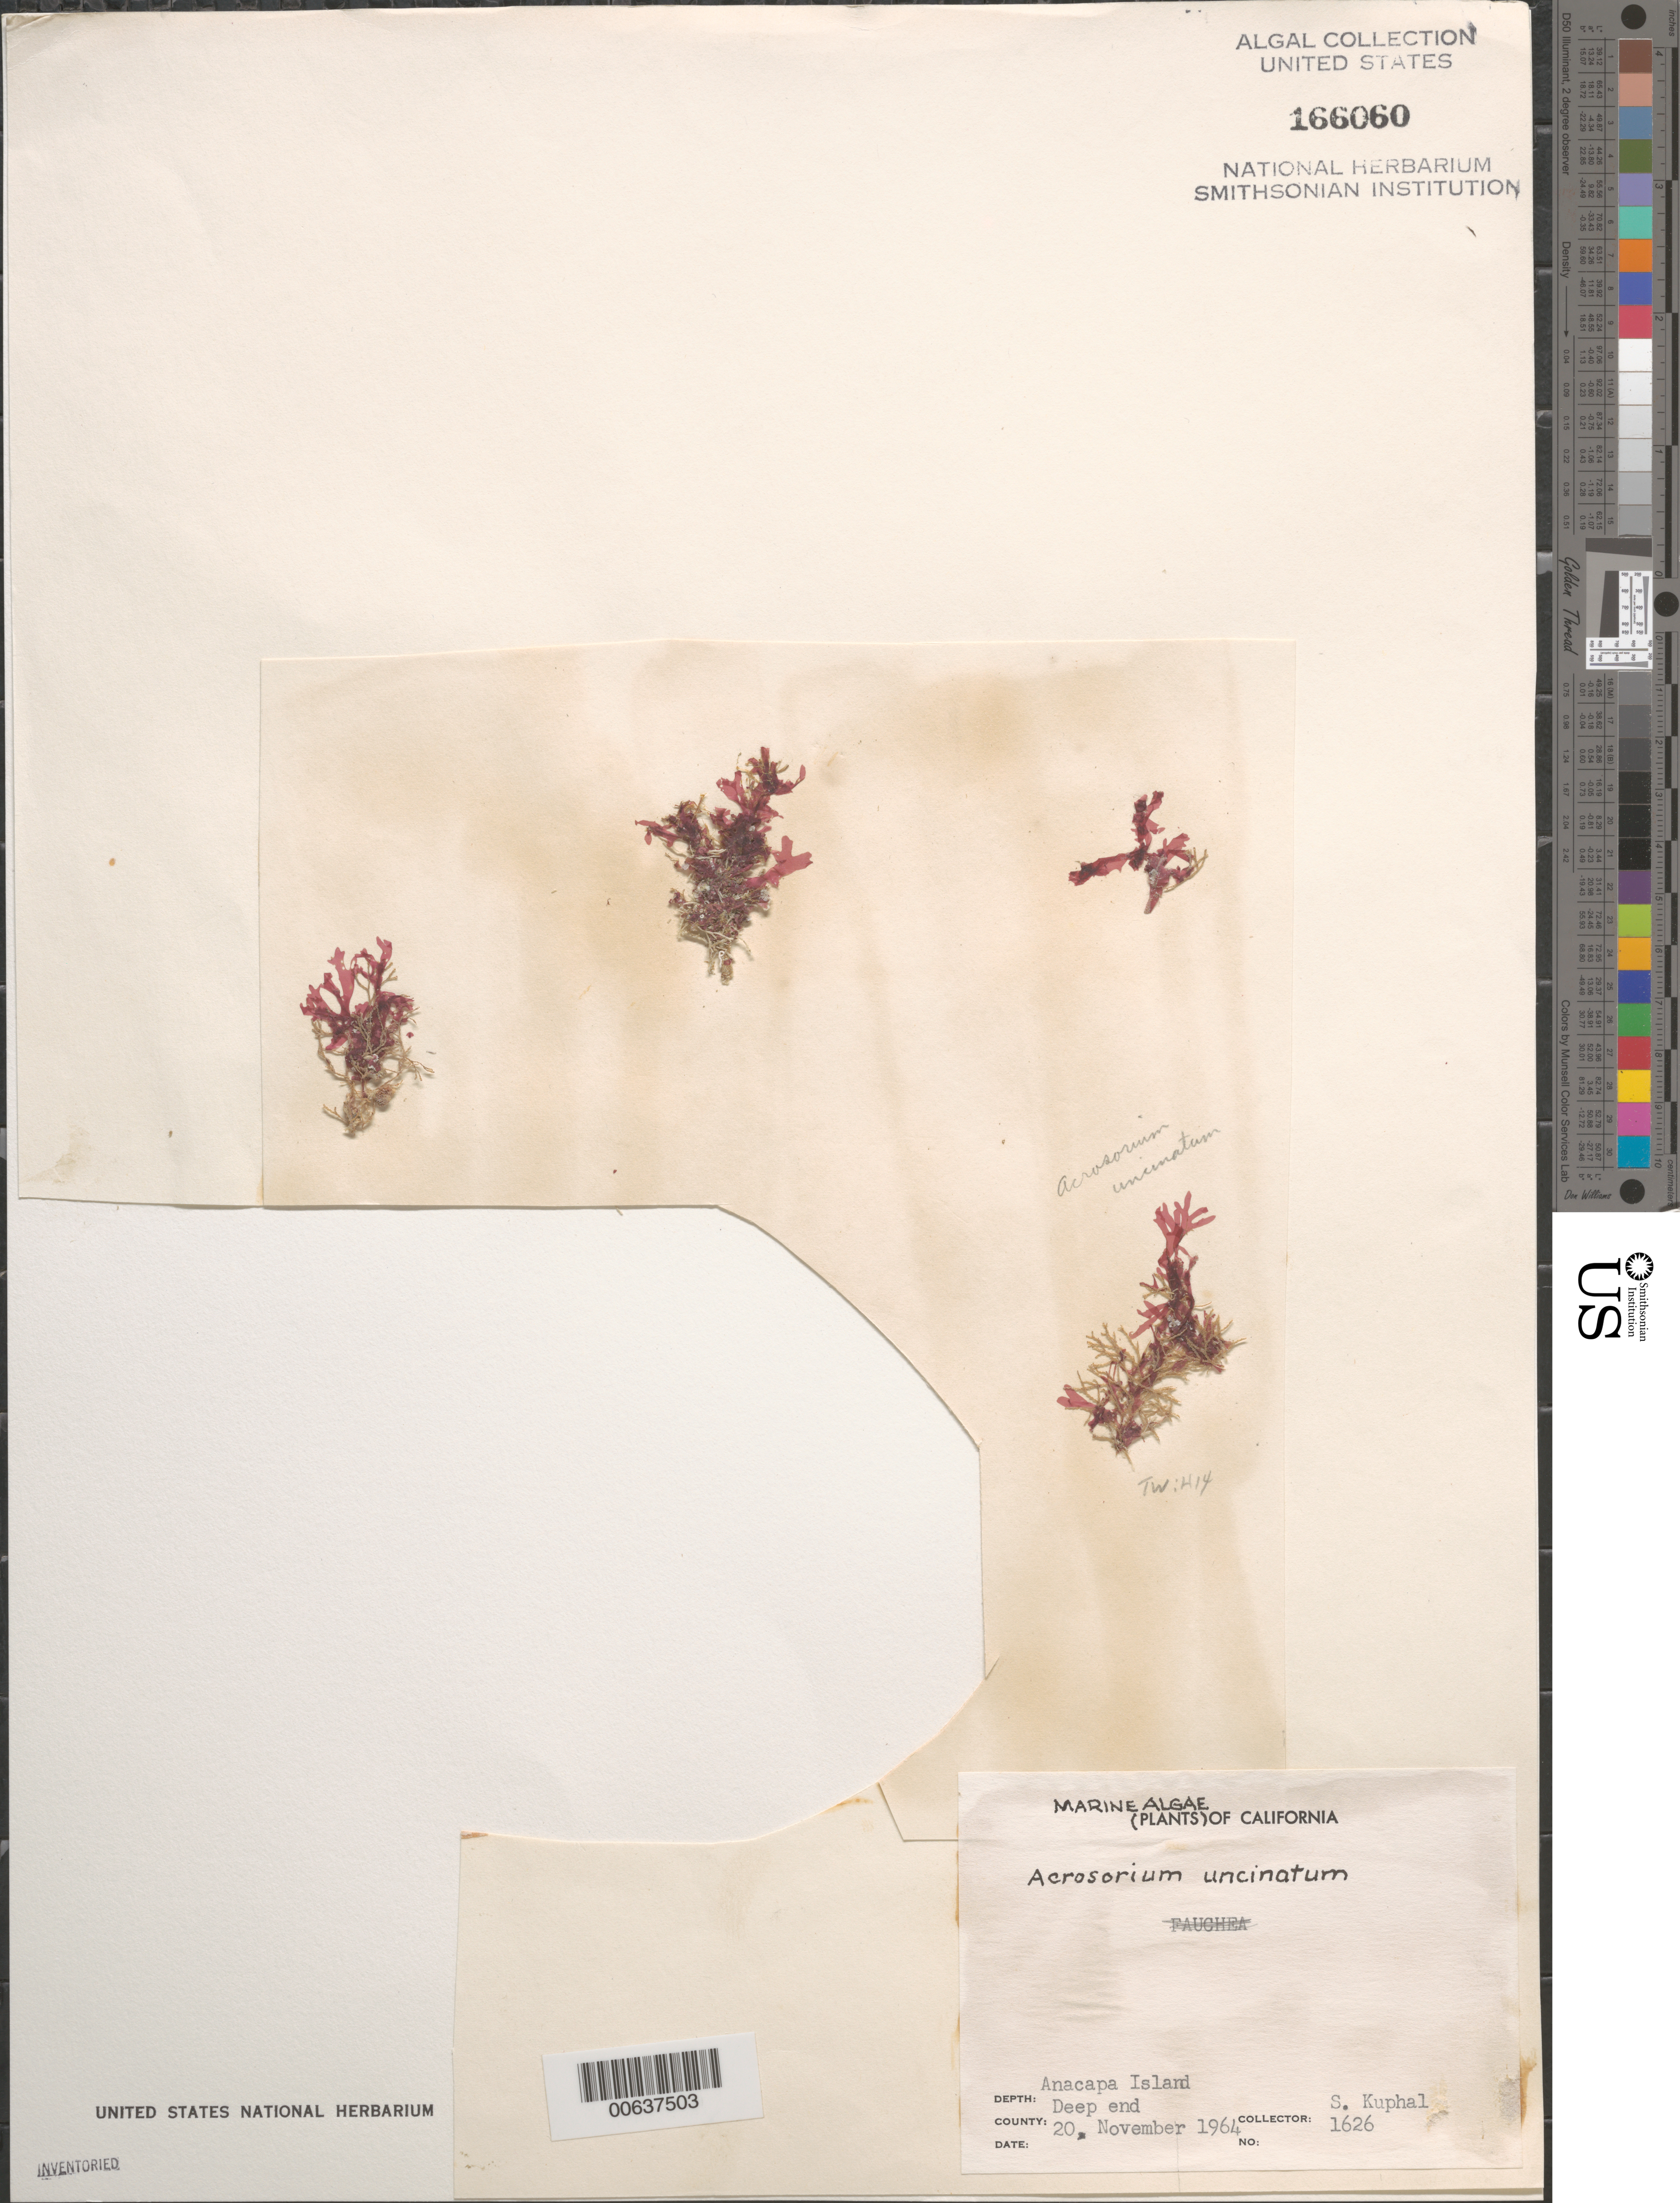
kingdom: Plantae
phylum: Rhodophyta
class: Florideophyceae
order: Ceramiales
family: Delesseriaceae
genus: Cryptopleura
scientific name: Cryptopleura ramosa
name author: (Huds.) L.M. Newton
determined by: Algae name updating Project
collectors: S. Kuphal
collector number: Neushul 1626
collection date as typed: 20 Nov 1964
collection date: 1964-11-20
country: United States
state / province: California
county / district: Ventura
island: Anacapa Island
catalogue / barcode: US 166060